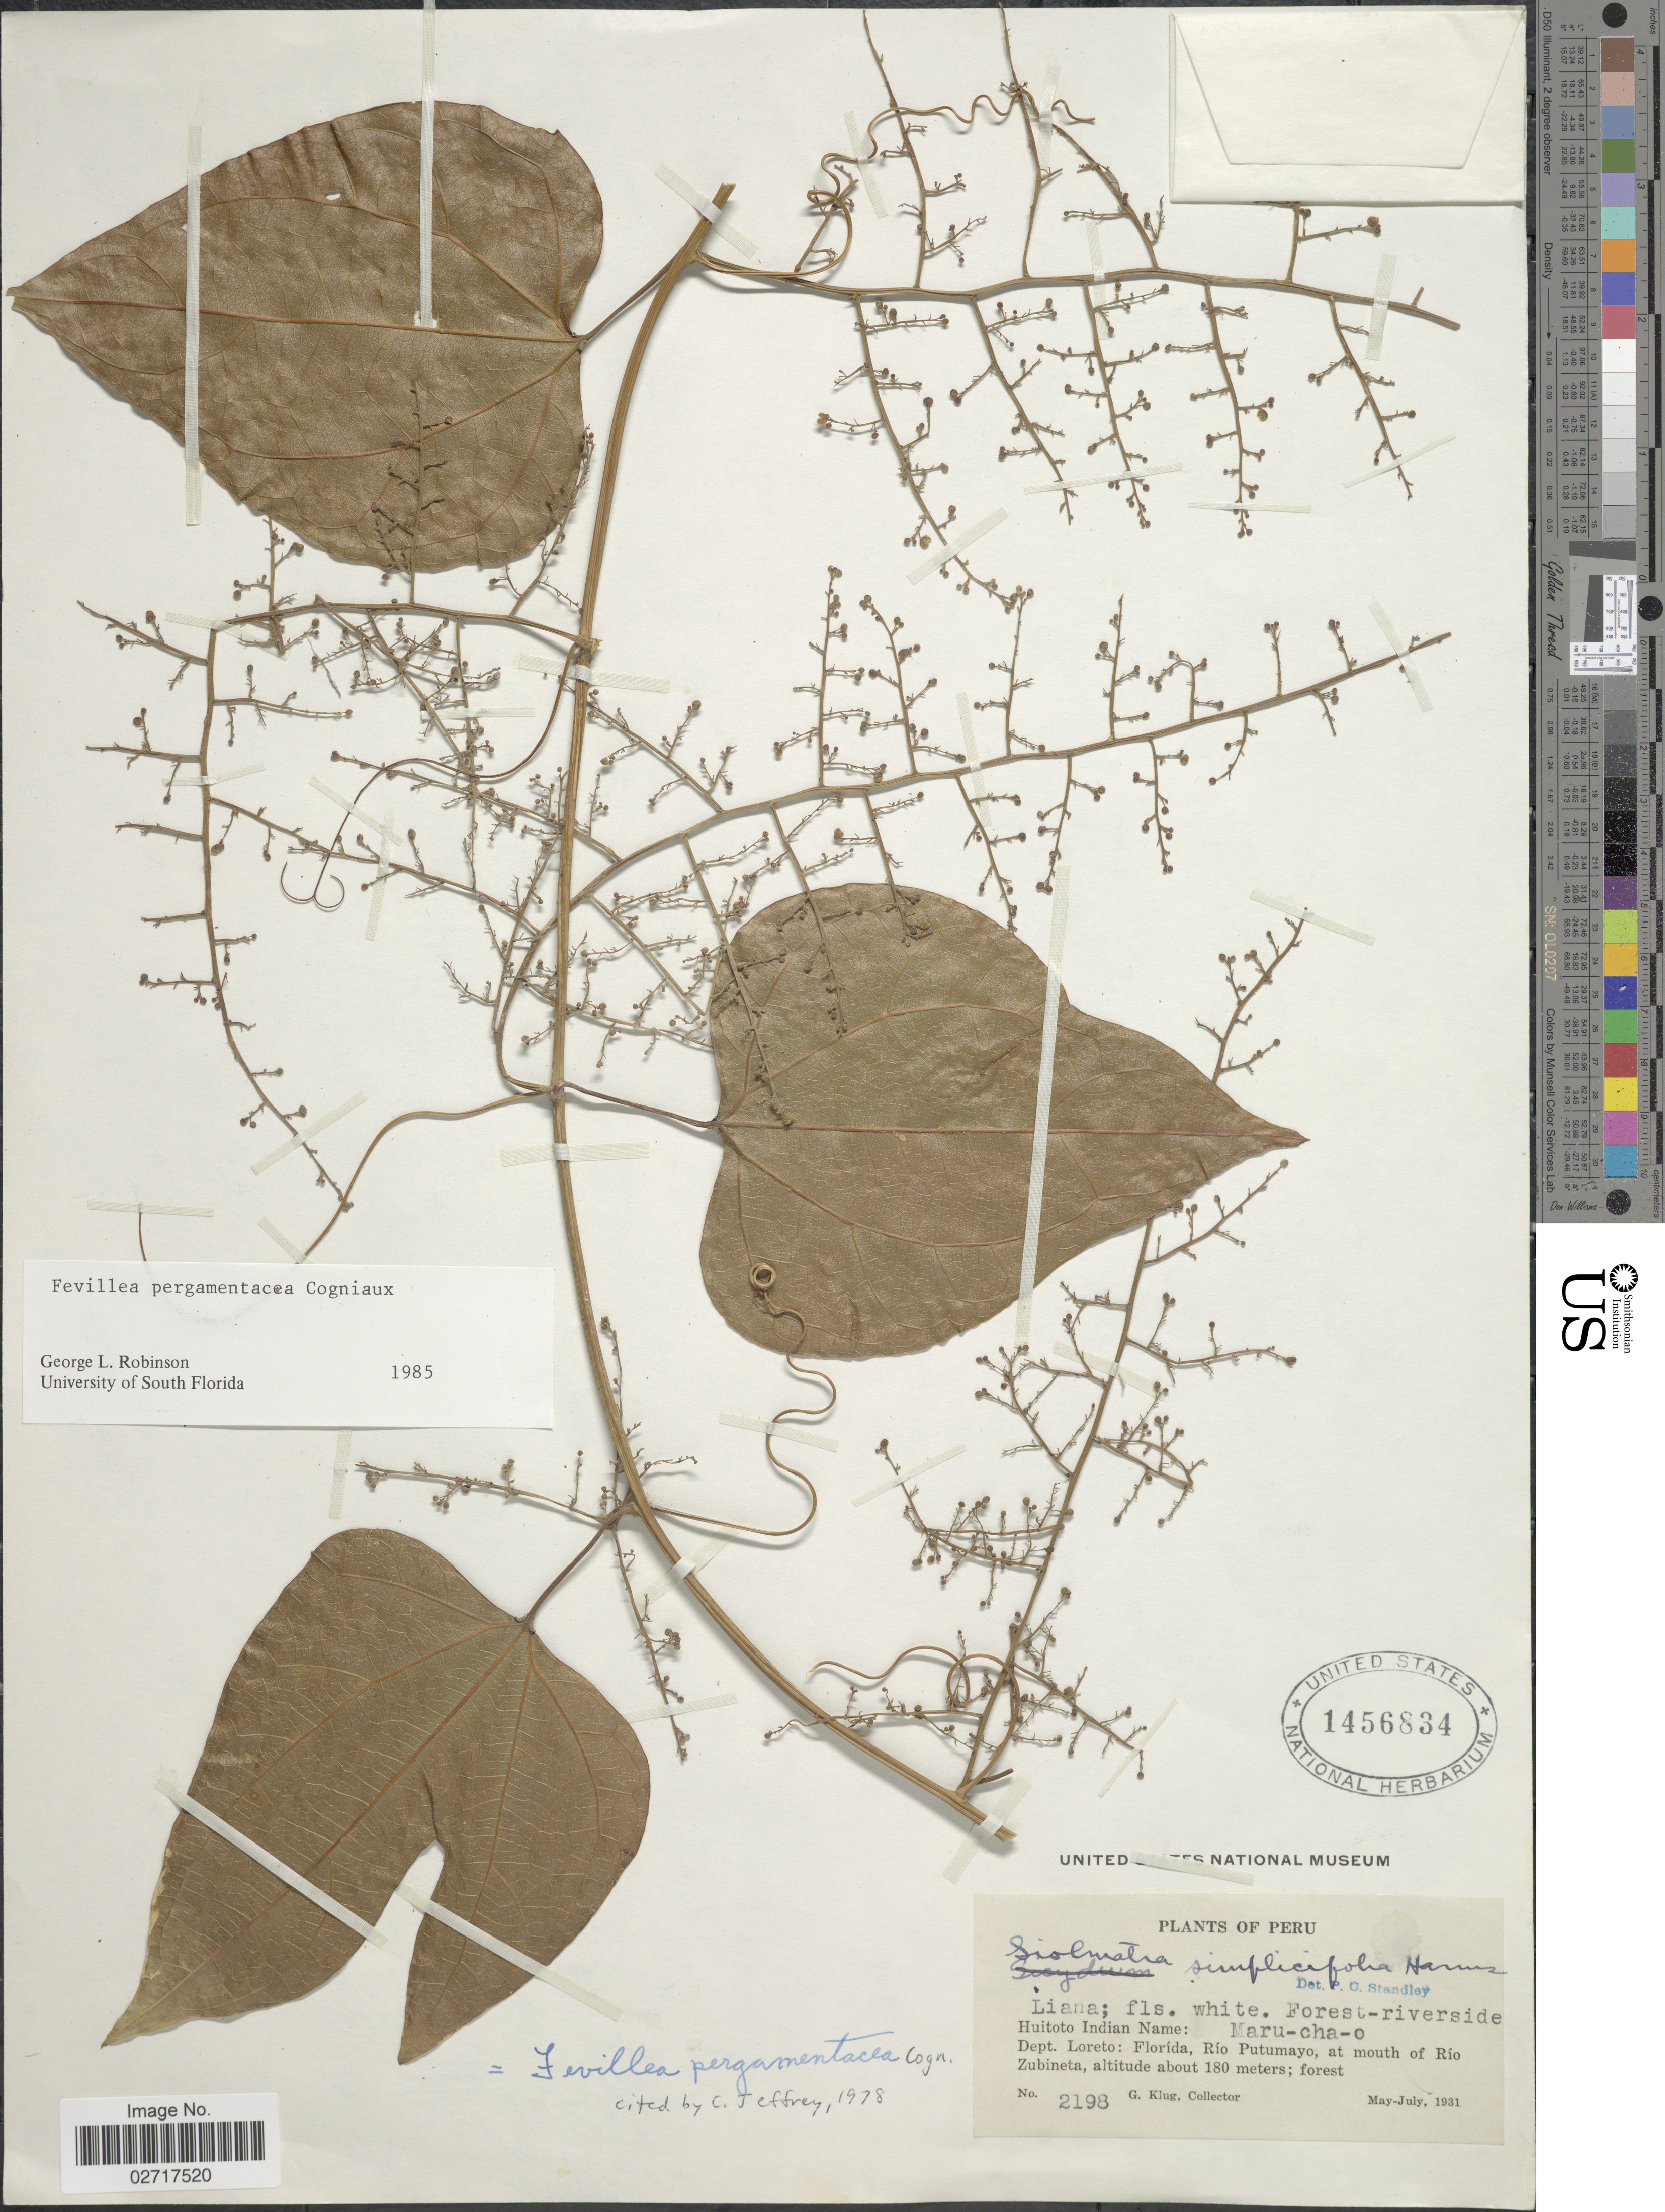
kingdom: Plantae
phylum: Tracheophyta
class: Magnoliopsida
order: Cucurbitales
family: Cucurbitaceae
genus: Fevillea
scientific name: Fevillea pergamentacea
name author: Cogn.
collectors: G. Klug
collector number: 2198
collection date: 1931-05/1931-07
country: Peru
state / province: Loreto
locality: Florida, Rio Putumayo, at mouth of Rio Zubineta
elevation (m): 180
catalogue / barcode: US 1456834